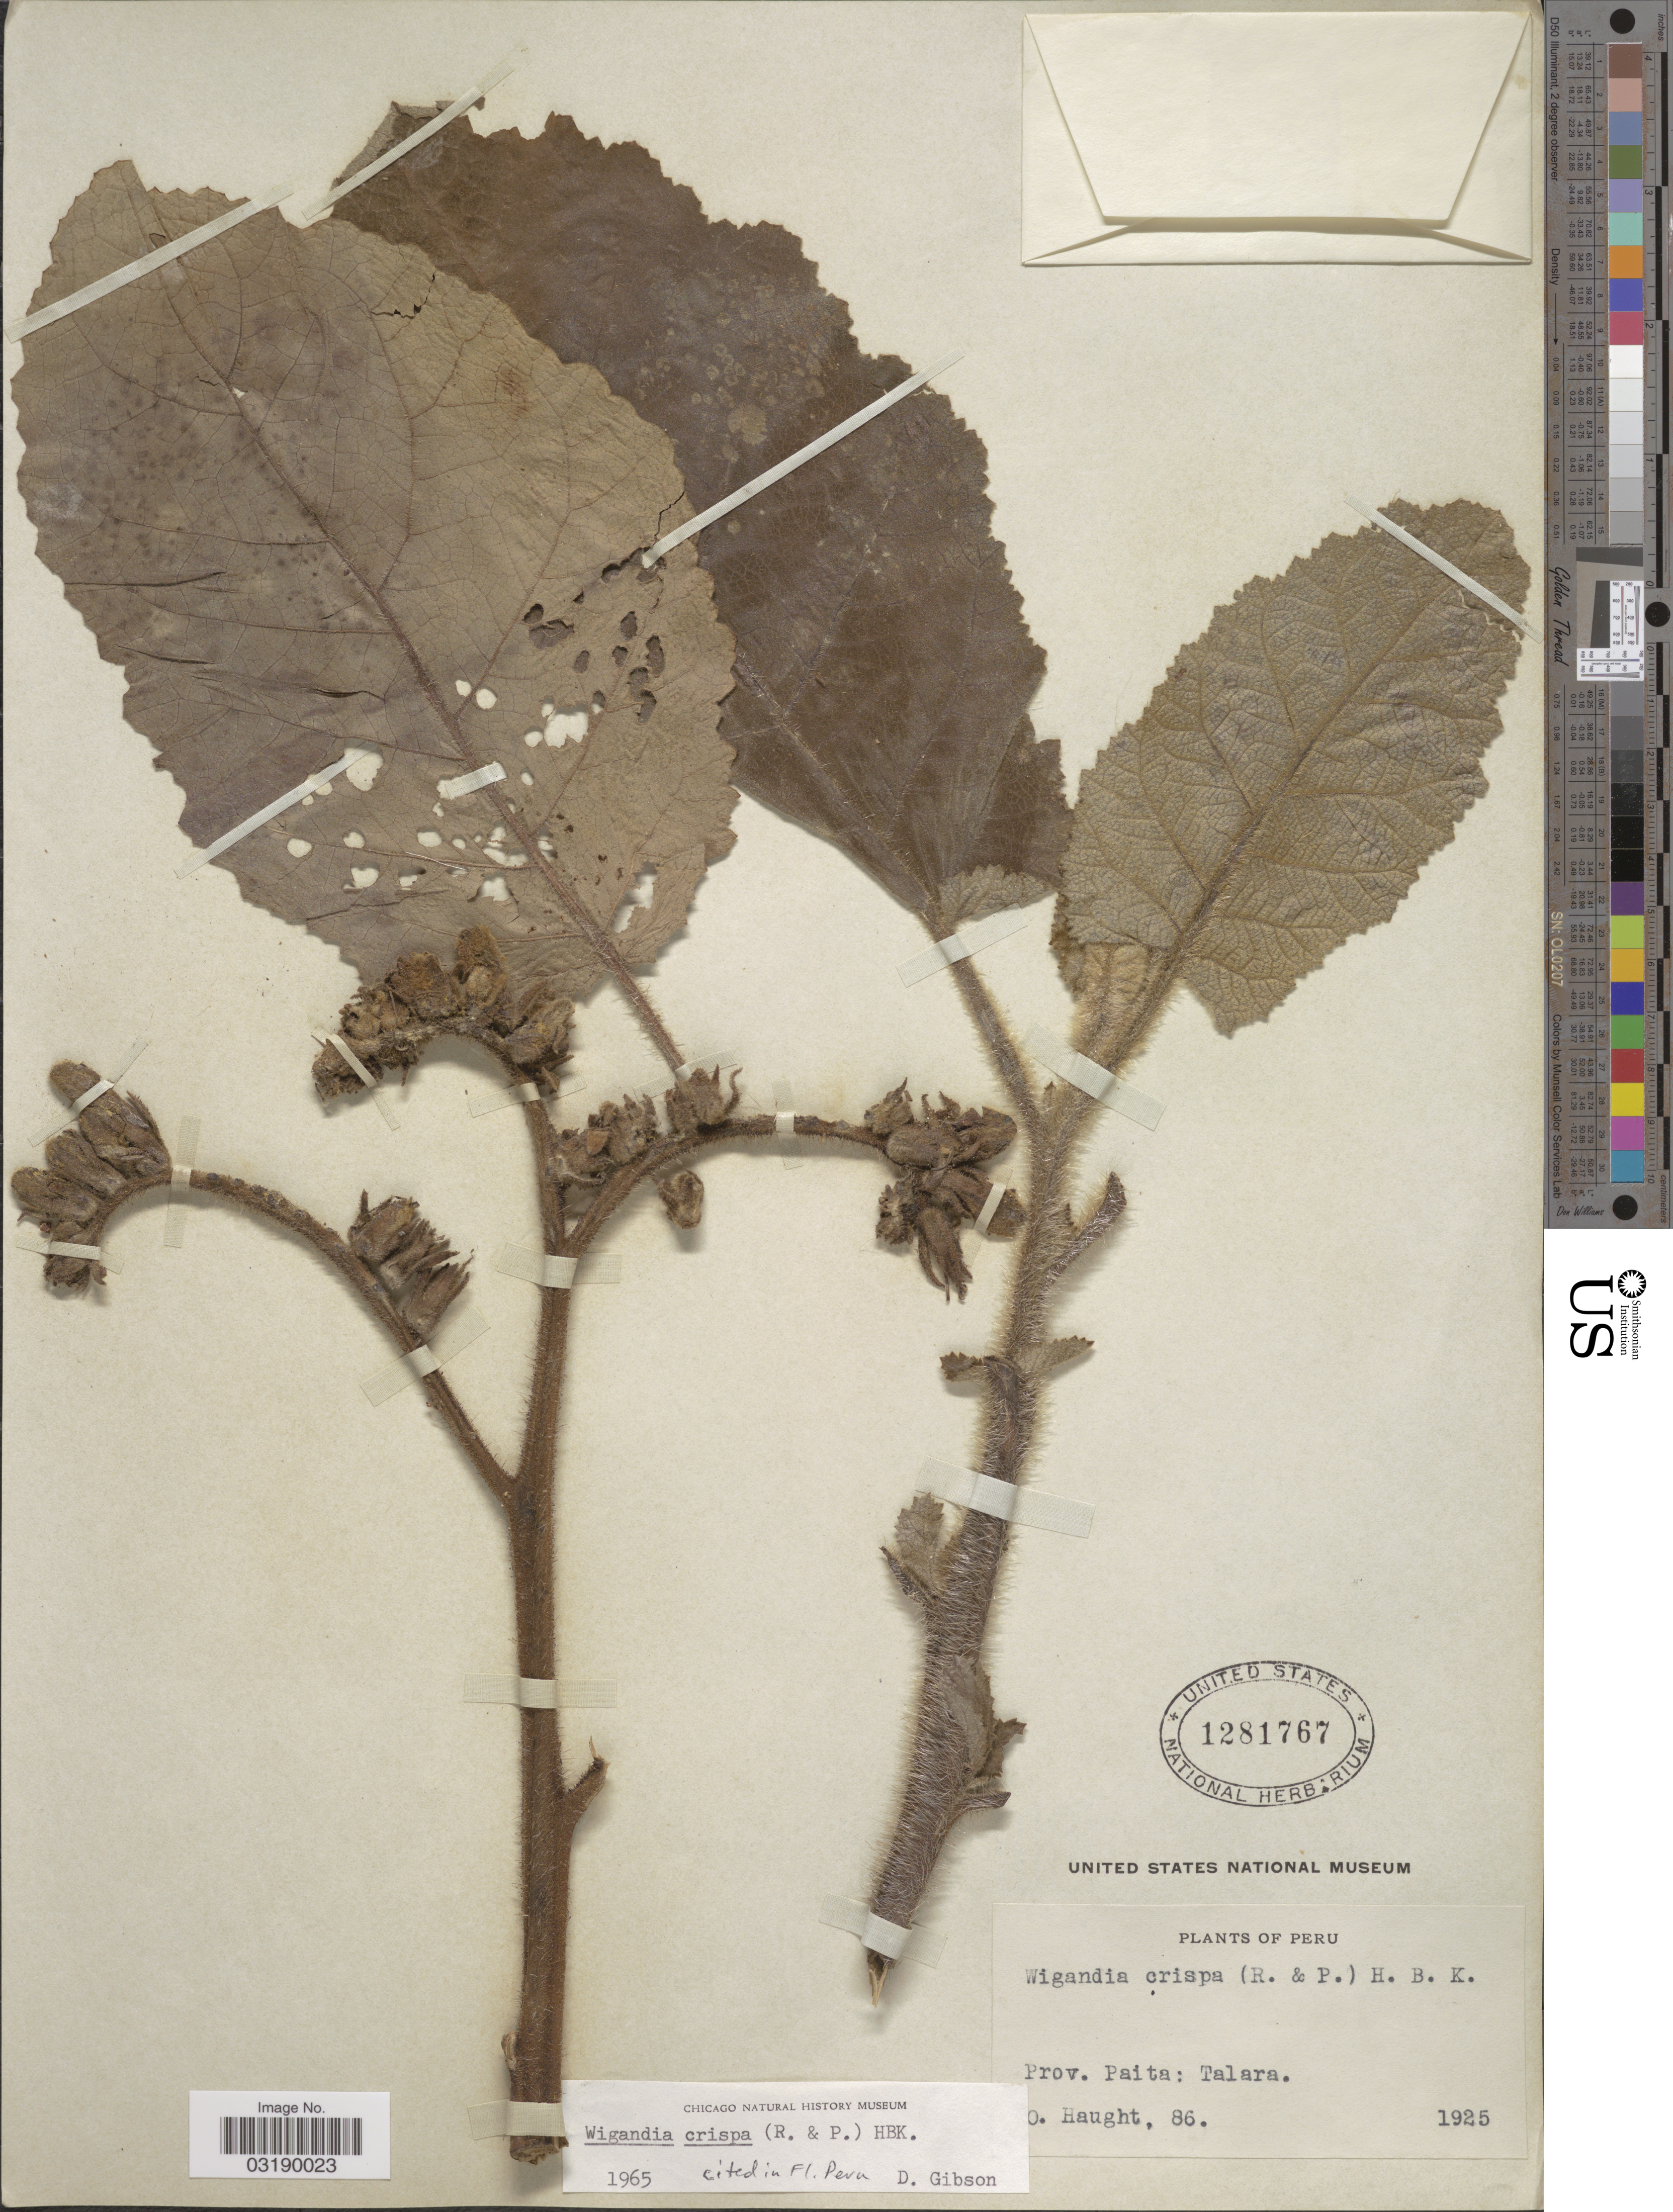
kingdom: Plantae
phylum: Tracheophyta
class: Magnoliopsida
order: Boraginales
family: Namaceae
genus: Wigandia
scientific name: Wigandia crispa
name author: (Tafalla ex Ruiz & Pav.) Kunth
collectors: O. Haught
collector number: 86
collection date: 1925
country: Peru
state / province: Piura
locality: Prov. Paita: Talara.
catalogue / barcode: US 1281767